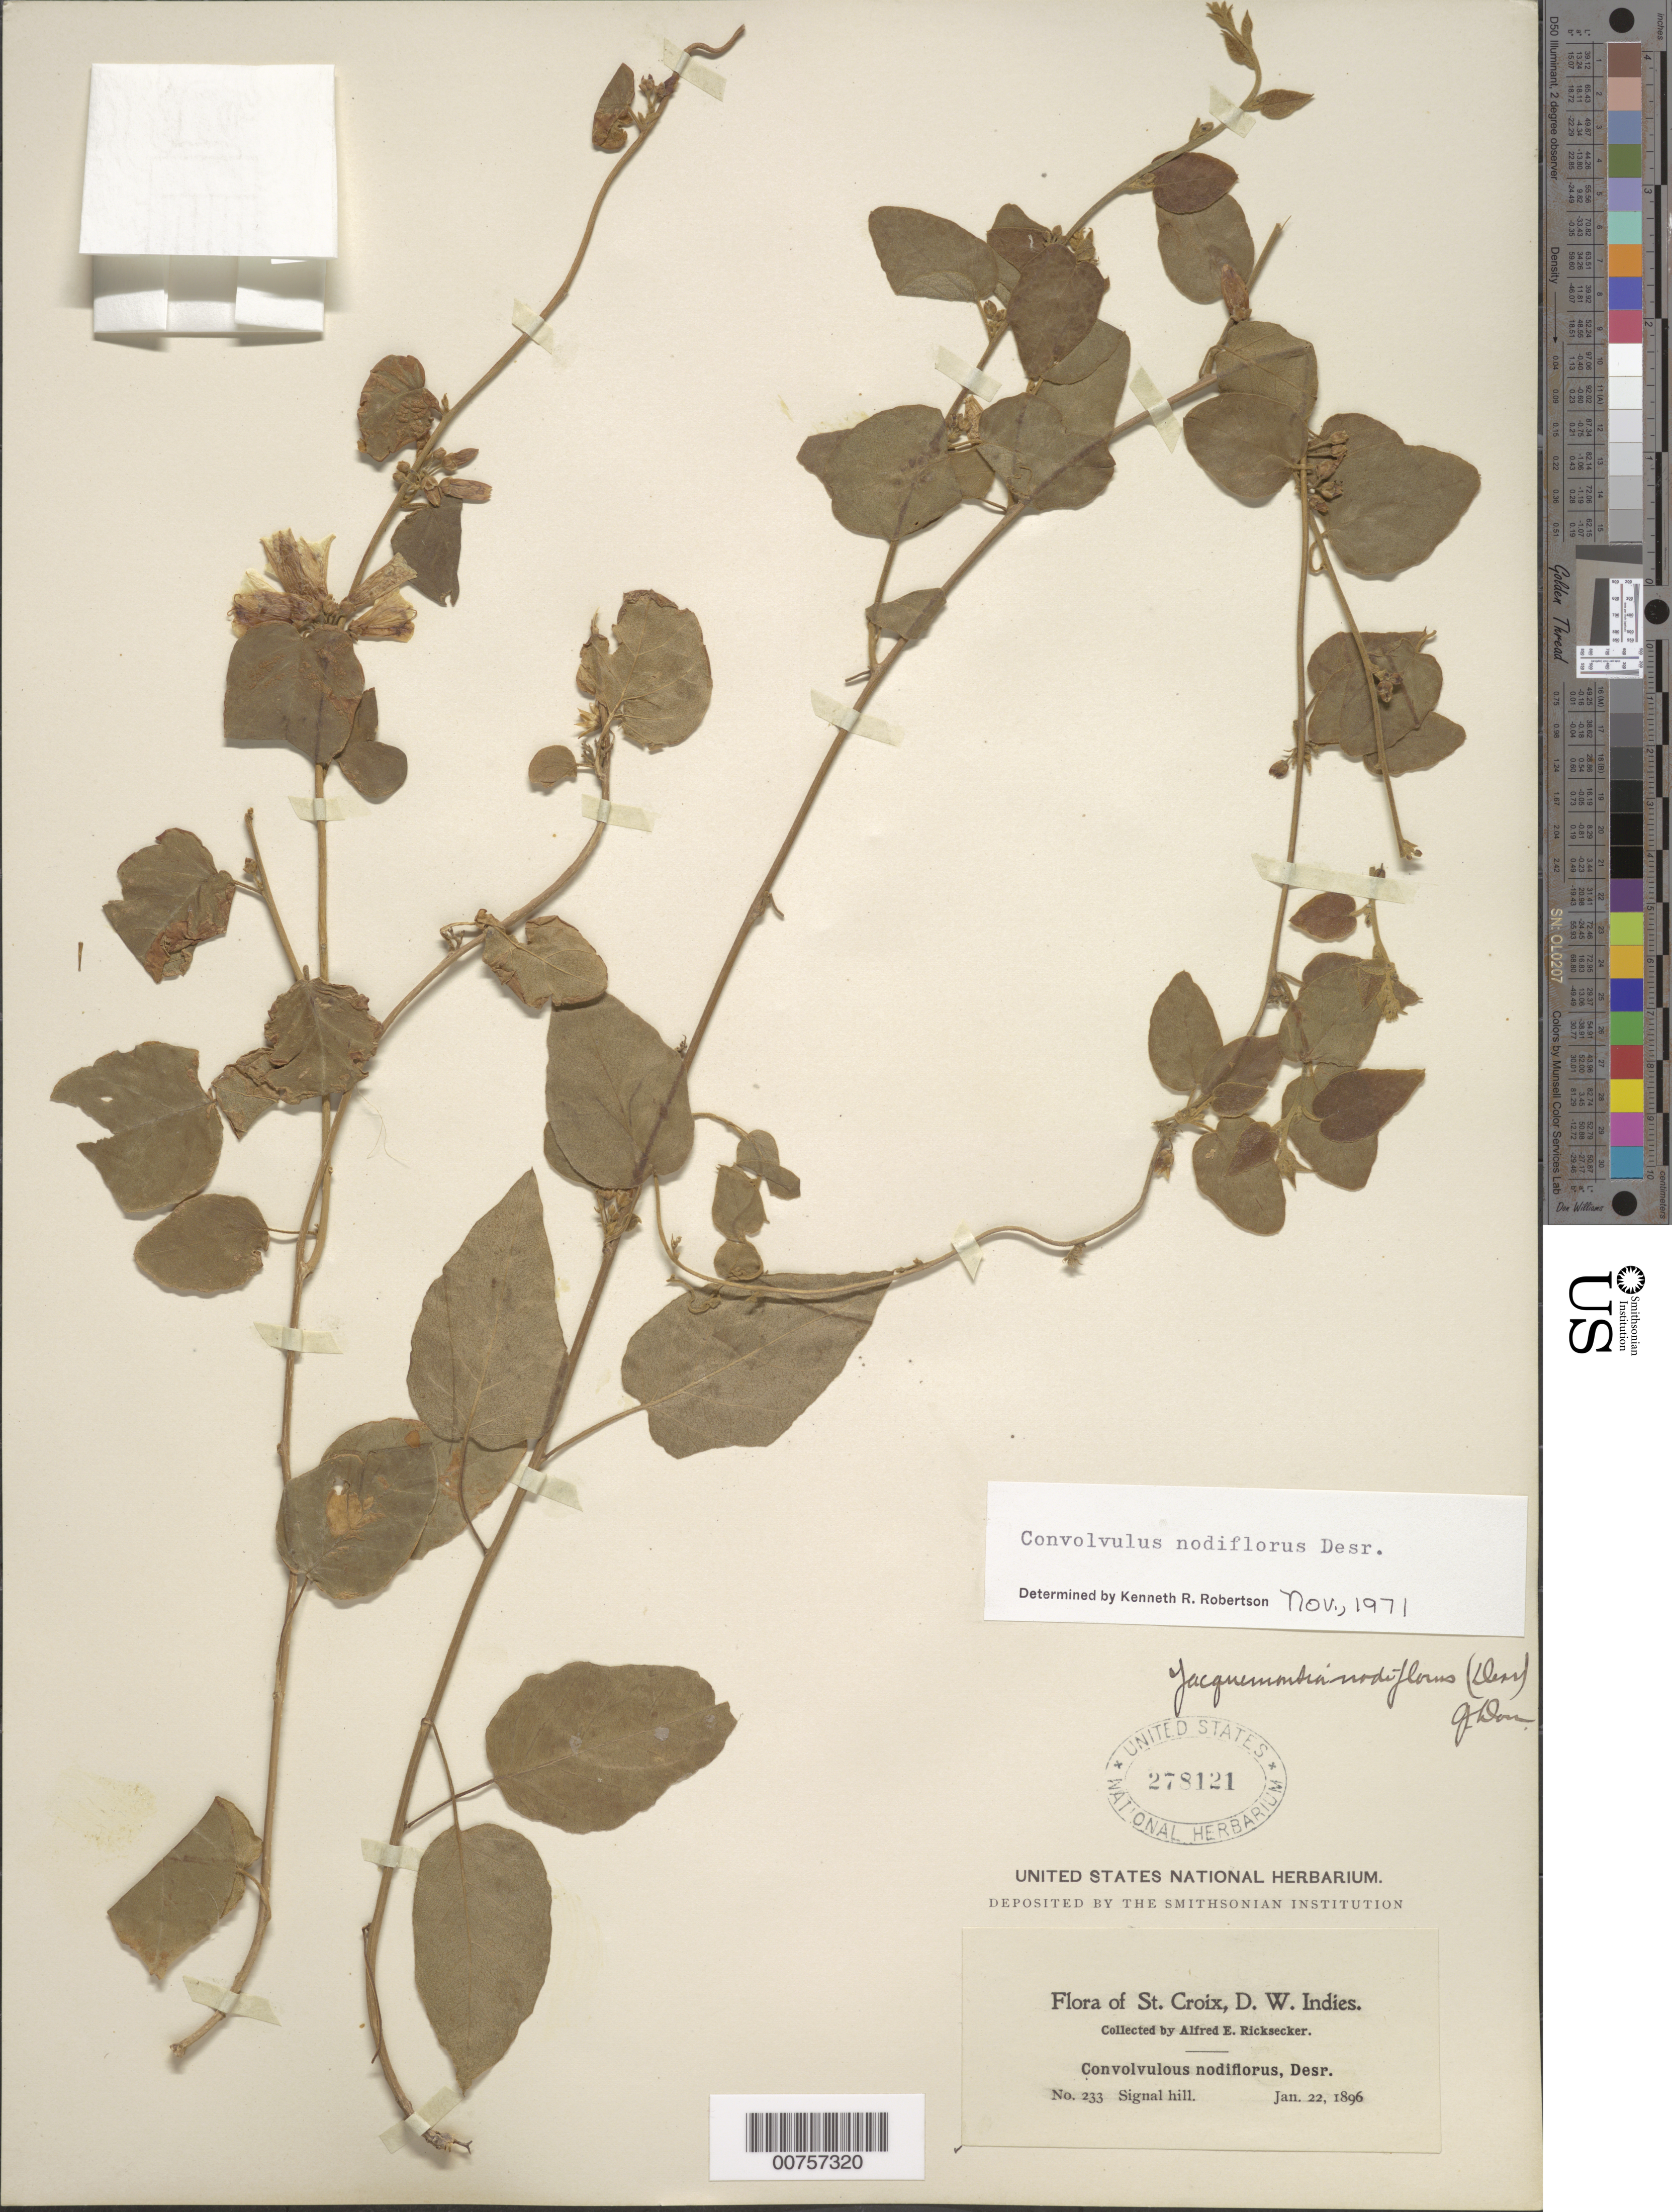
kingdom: Plantae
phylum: Tracheophyta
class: Magnoliopsida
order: Solanales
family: Convolvulaceae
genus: Convolvulus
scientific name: Convolvulus nodiflorus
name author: Desr.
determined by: Robertson, K. R.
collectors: A. E. Ricksecker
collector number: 233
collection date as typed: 22 Jan 1896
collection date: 1896-01-22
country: U.S. Virgin Islands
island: St. Croix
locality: Signal Hill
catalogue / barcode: US 278121